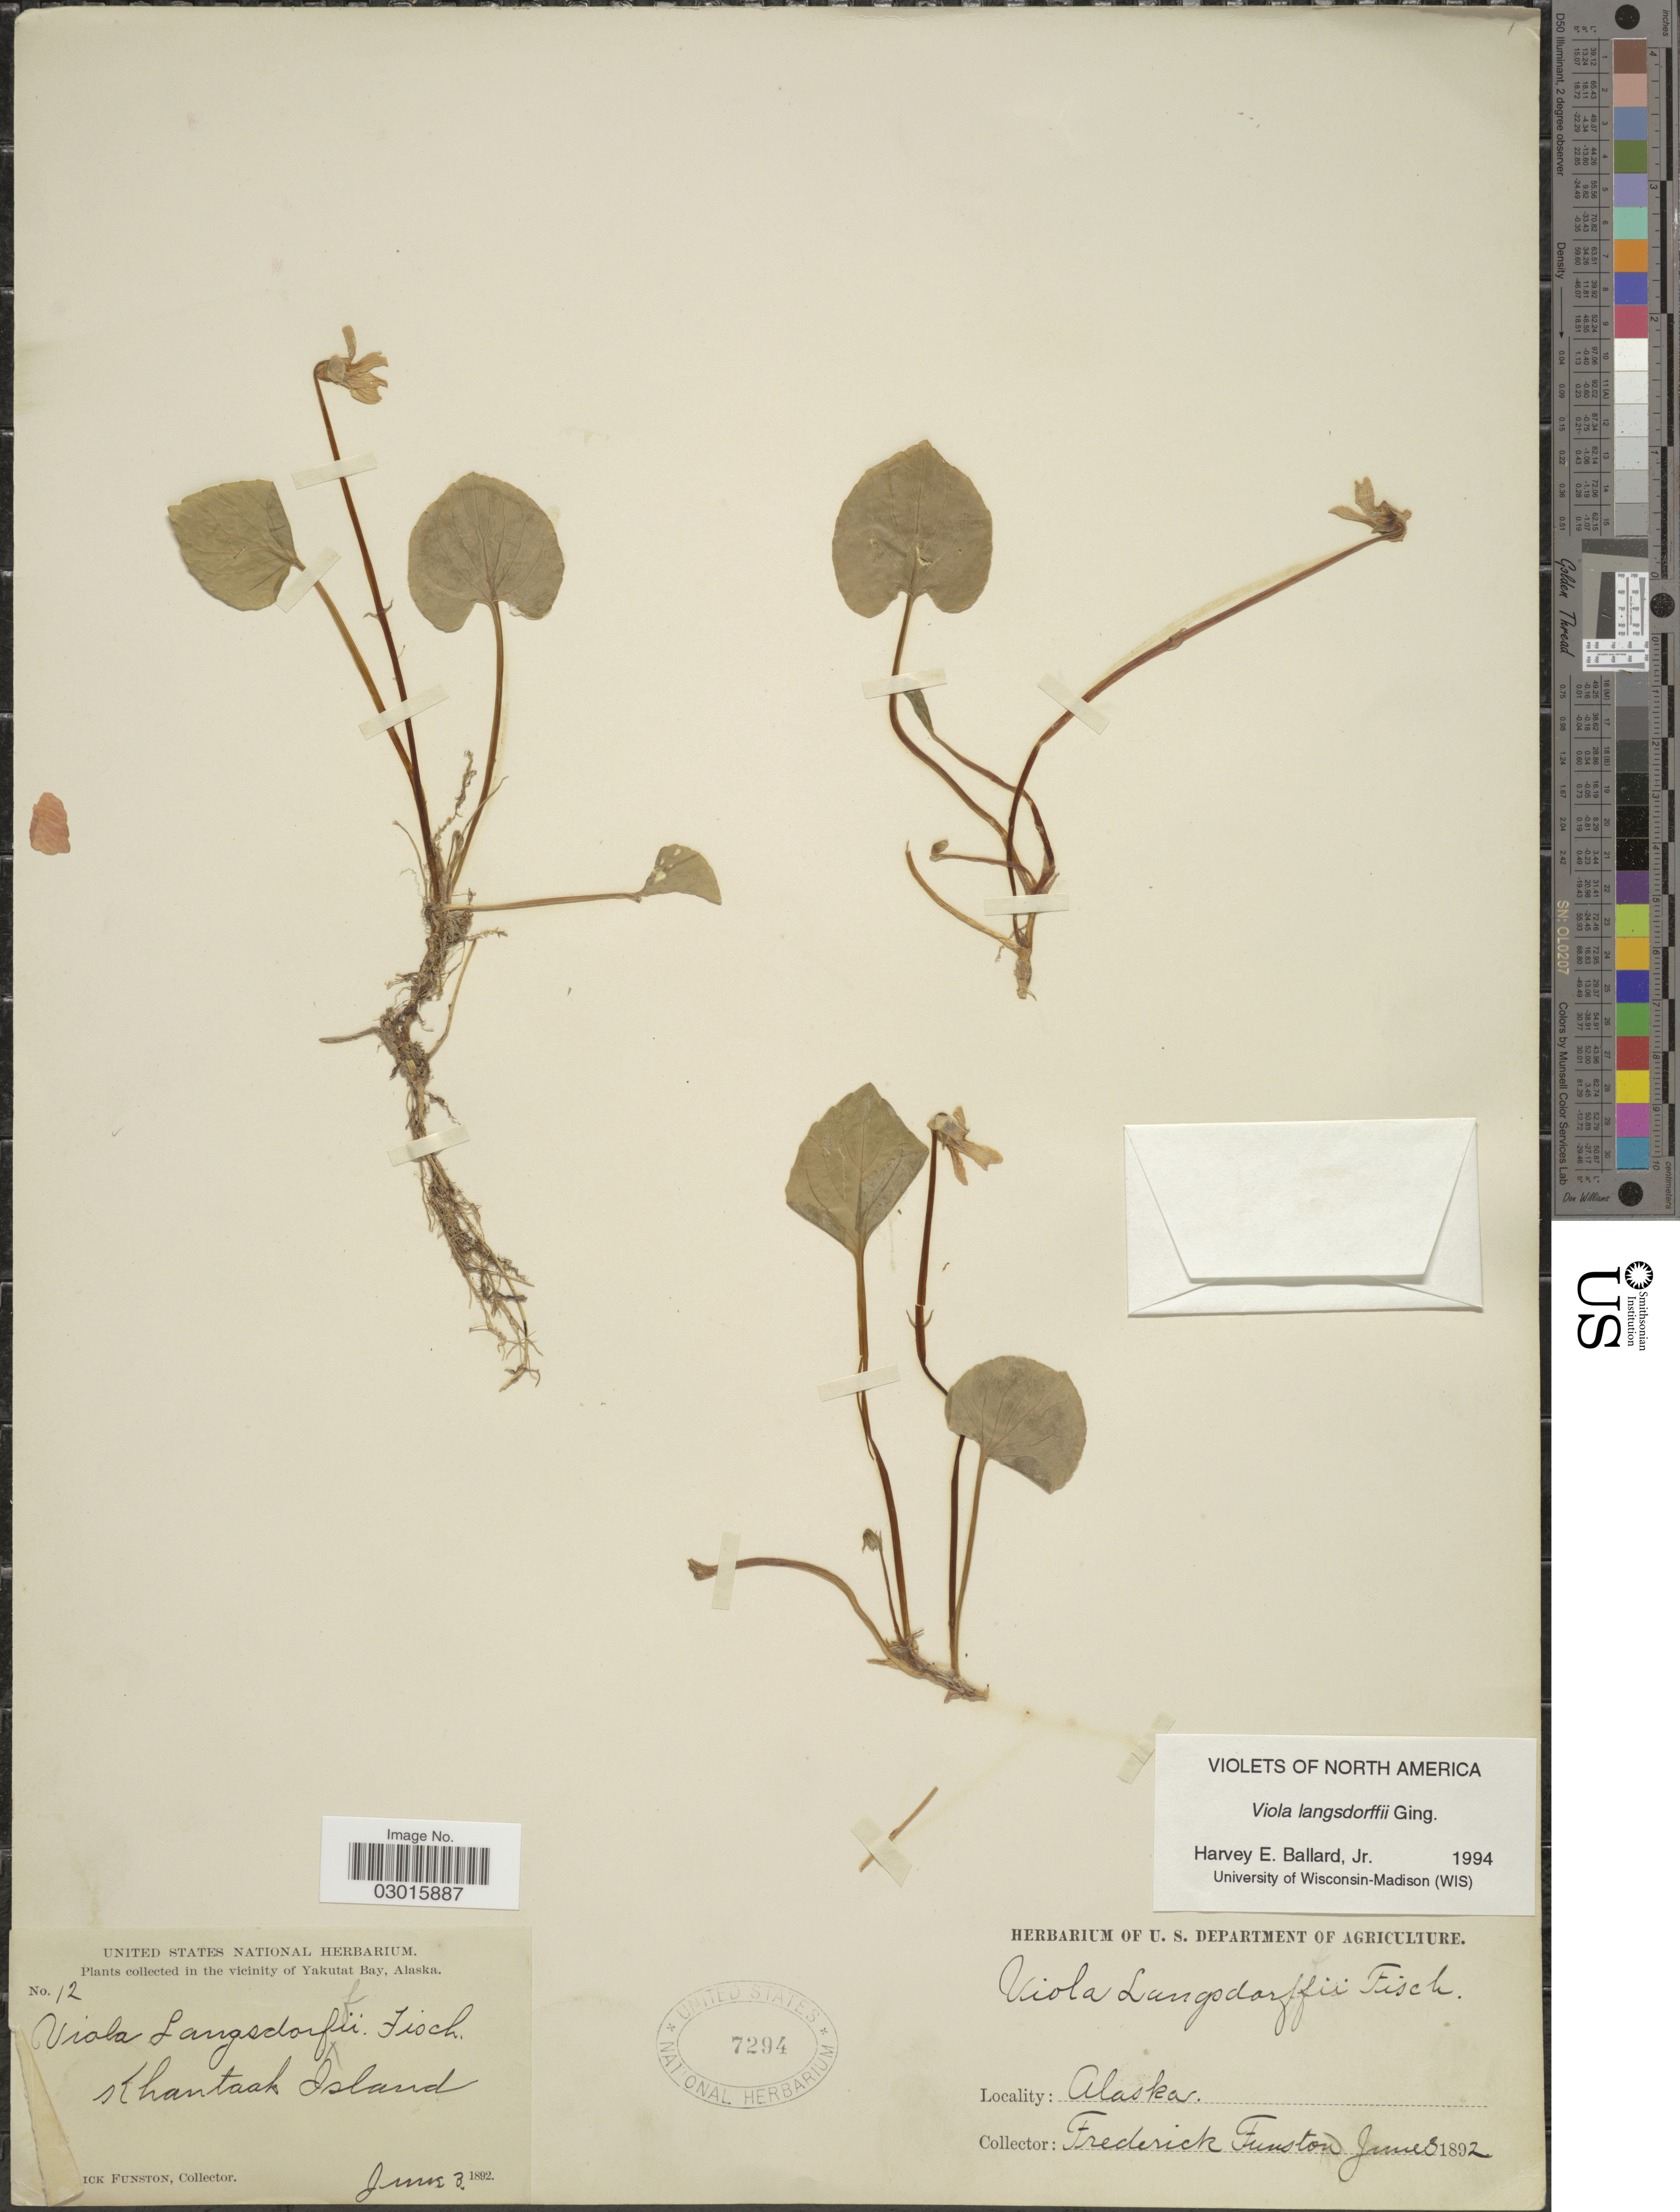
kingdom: Plantae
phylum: Tracheophyta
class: Magnoliopsida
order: Malpighiales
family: Violaceae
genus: Viola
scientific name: Viola langsdorffii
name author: Fisch. ex Ging.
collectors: F. Funston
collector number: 12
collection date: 1892-06-03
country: United States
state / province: Alaska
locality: In the vicinity of Yakutat Bay, Khantaak Island.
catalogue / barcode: US 7294